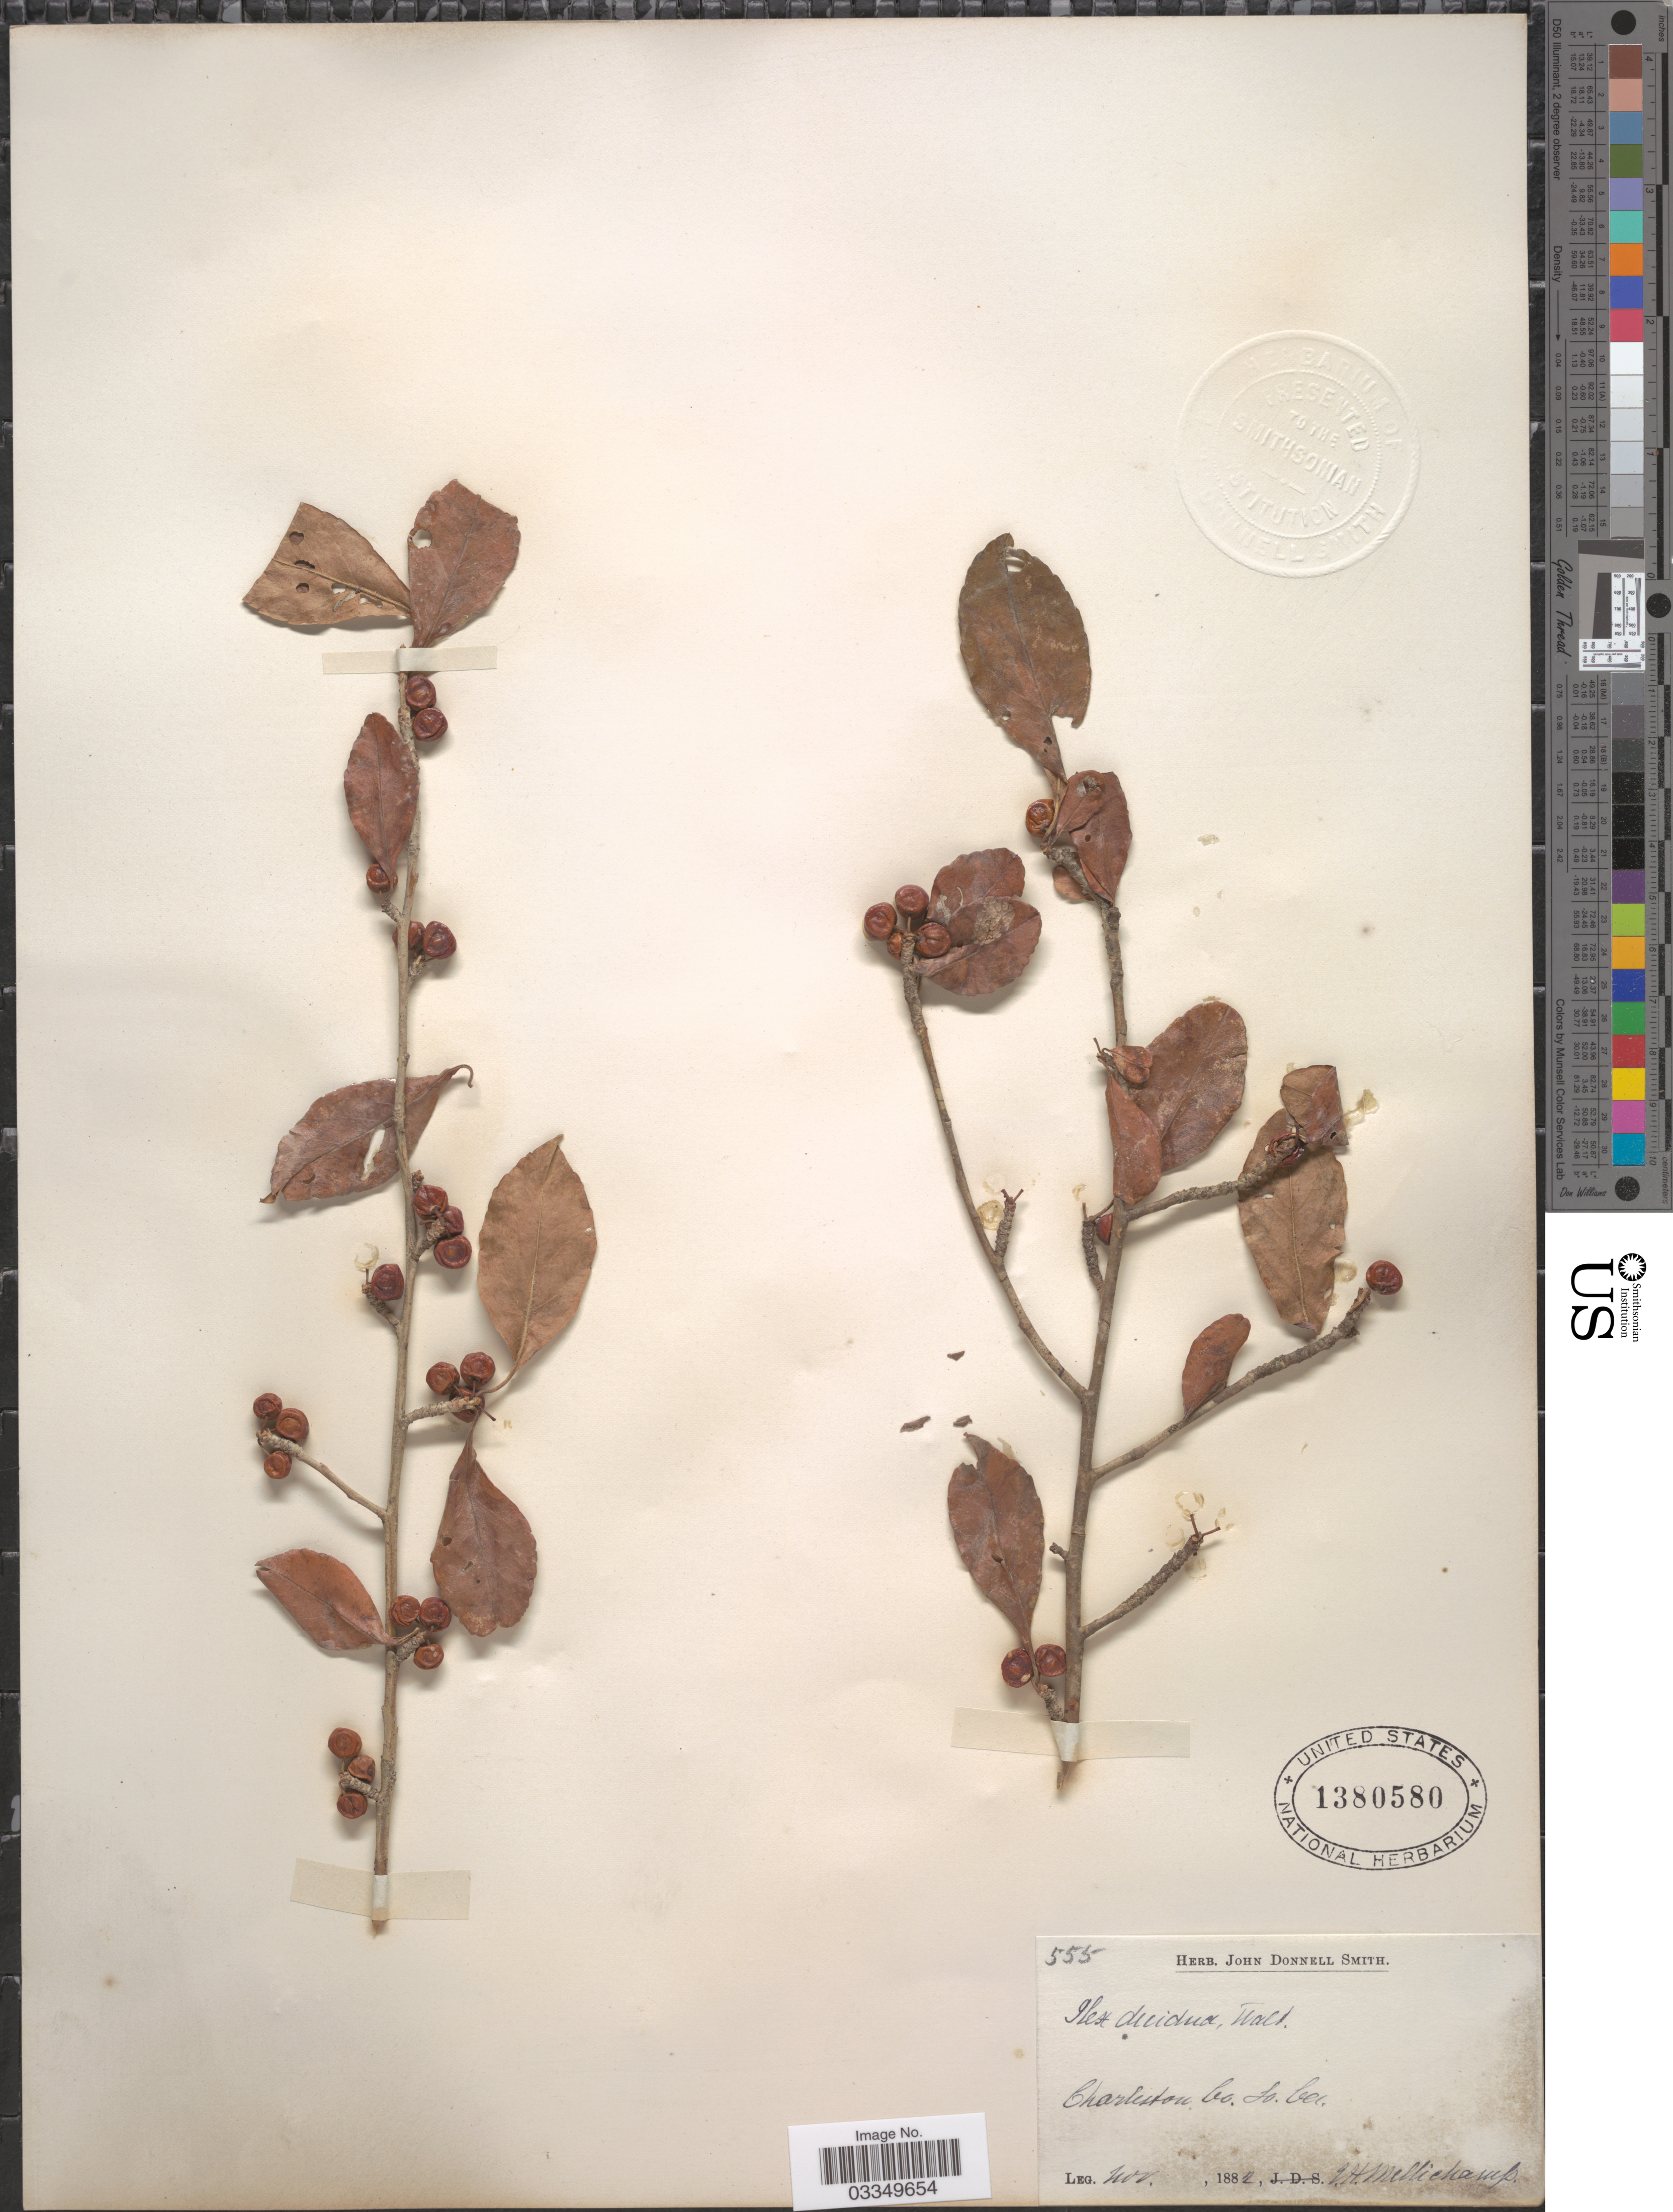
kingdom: Plantae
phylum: Tracheophyta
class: Magnoliopsida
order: Aquifoliales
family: Aquifoliaceae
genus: Ilex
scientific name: Ilex decidua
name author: Walter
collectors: Q. Mellichamp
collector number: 555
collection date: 1882-11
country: United States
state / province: South Carolina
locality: Charleston Co.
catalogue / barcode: US 1380580